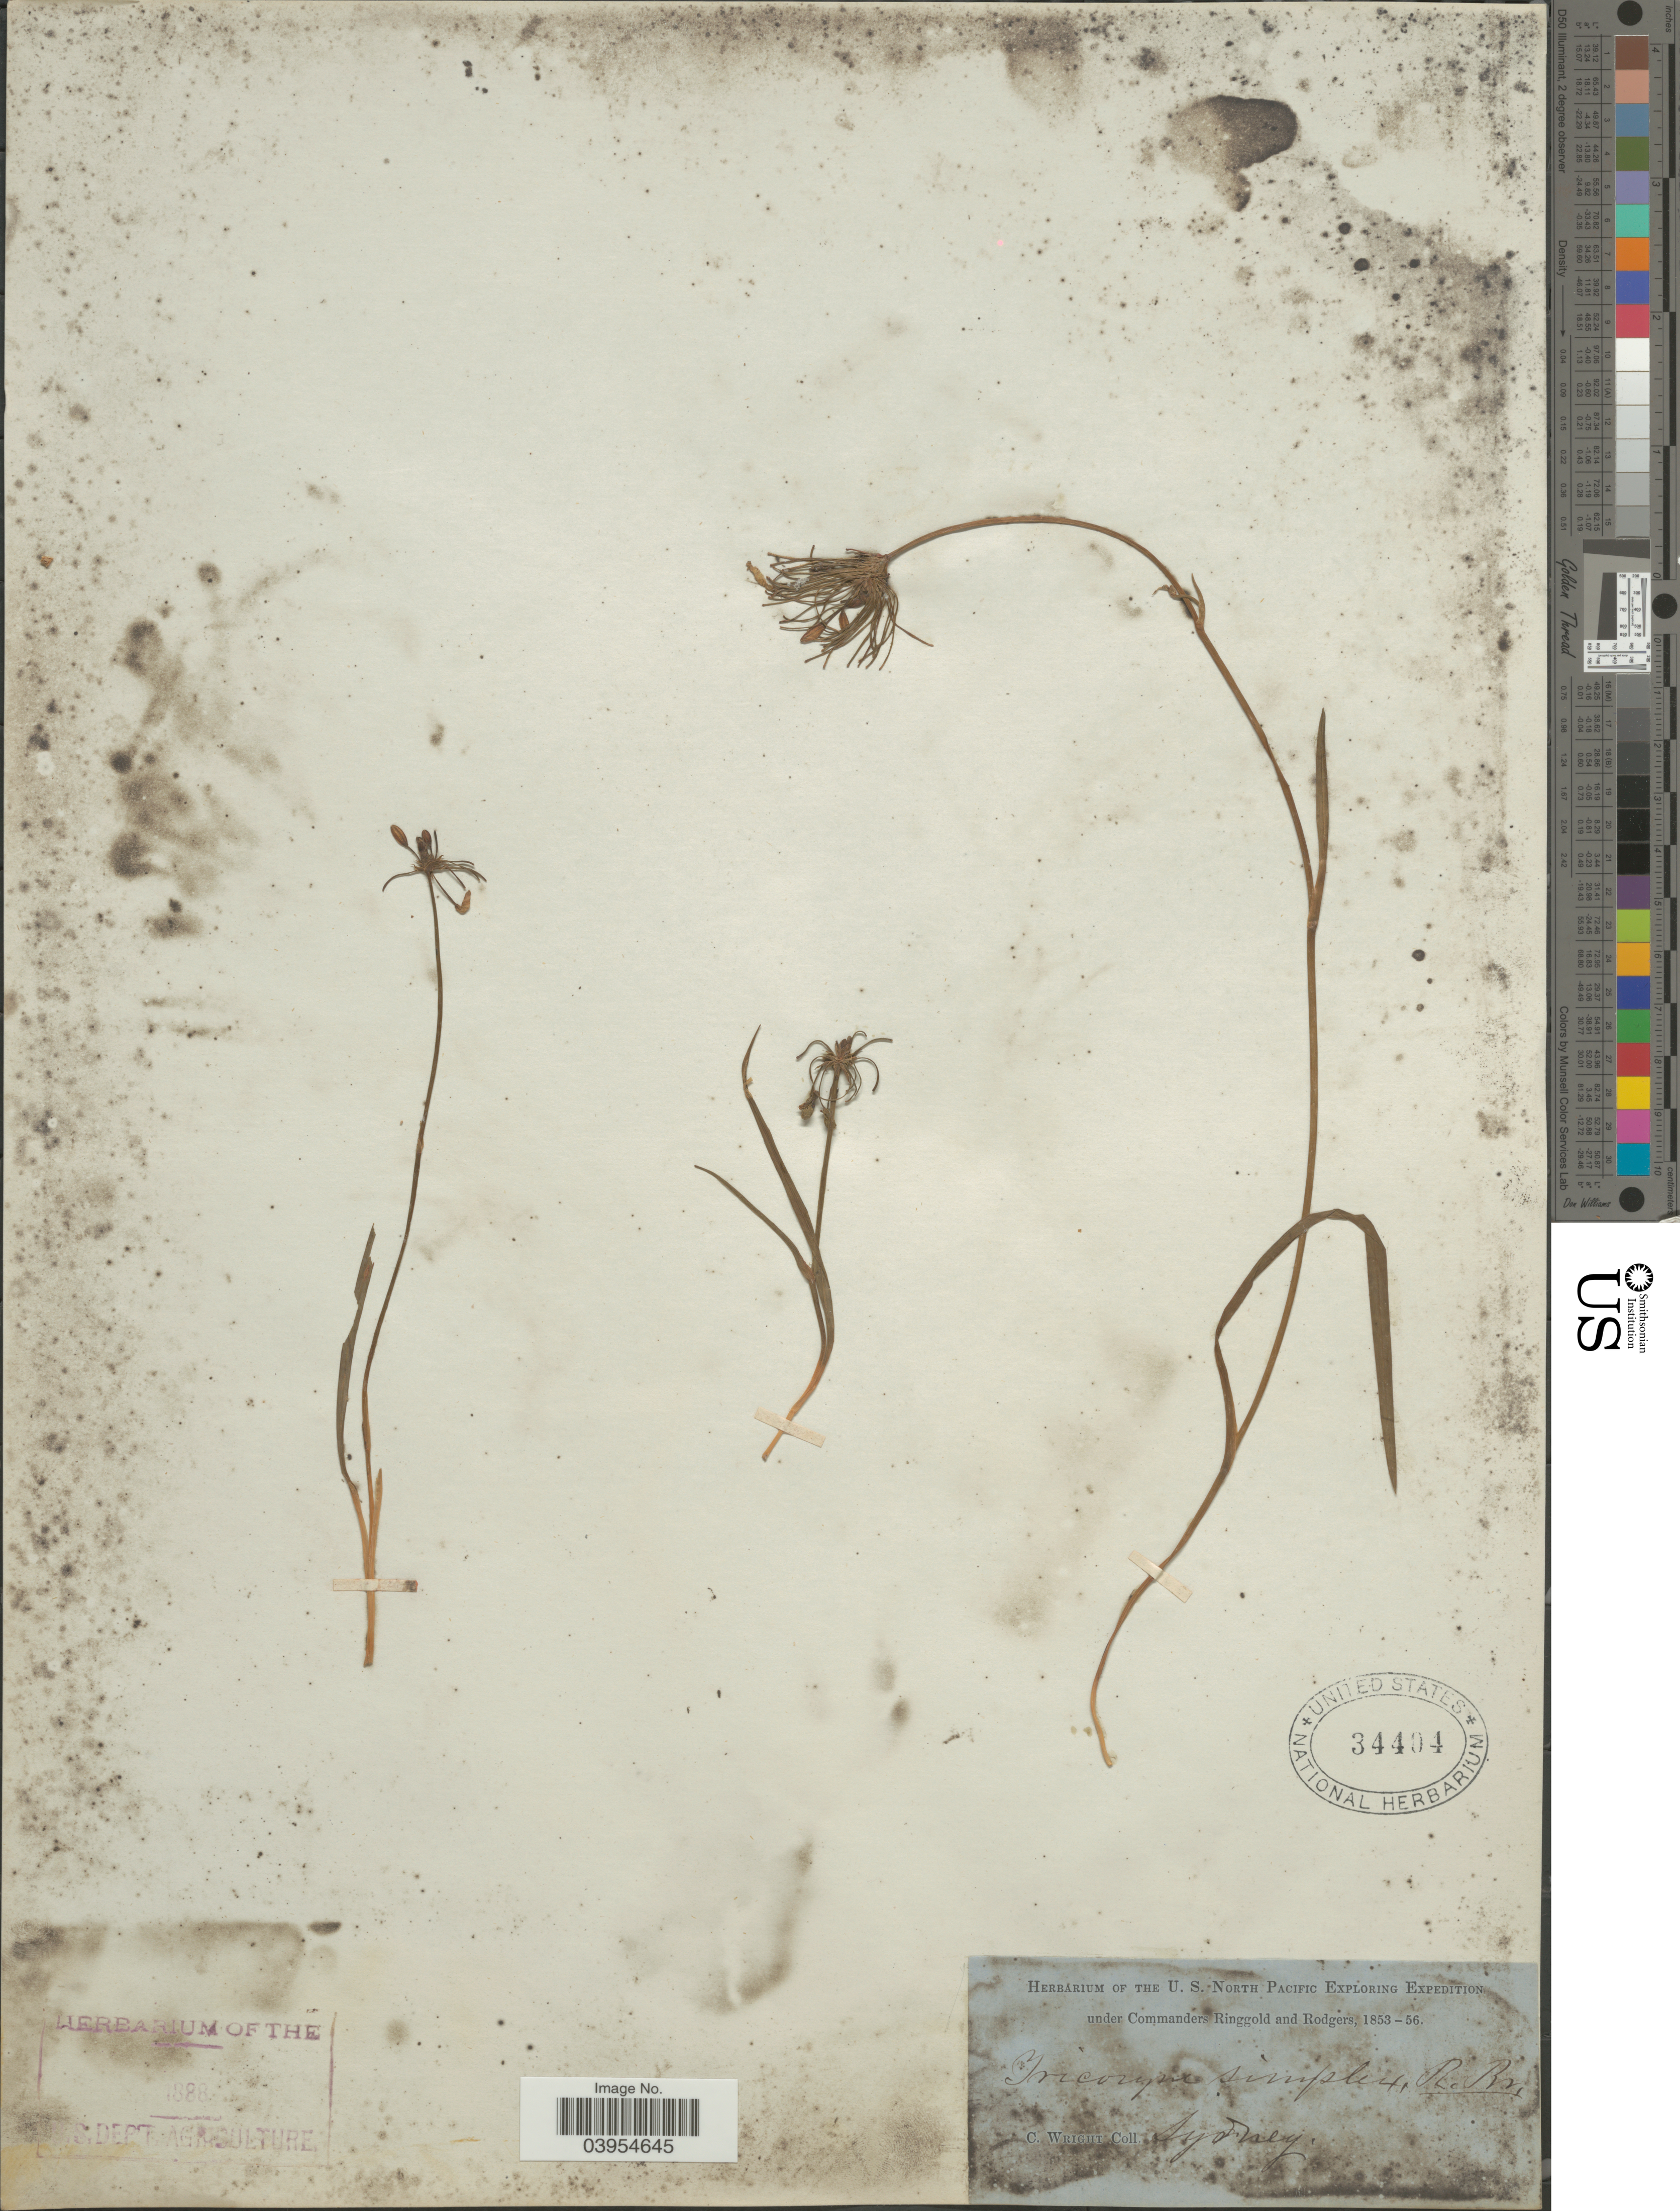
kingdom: Plantae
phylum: Tracheophyta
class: Liliopsida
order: Asparagales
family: Asphodelaceae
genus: Tricoryne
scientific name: Tricoryne simplex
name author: R. Br.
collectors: C. Wright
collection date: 1853/1856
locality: Sydney.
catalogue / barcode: US 34404